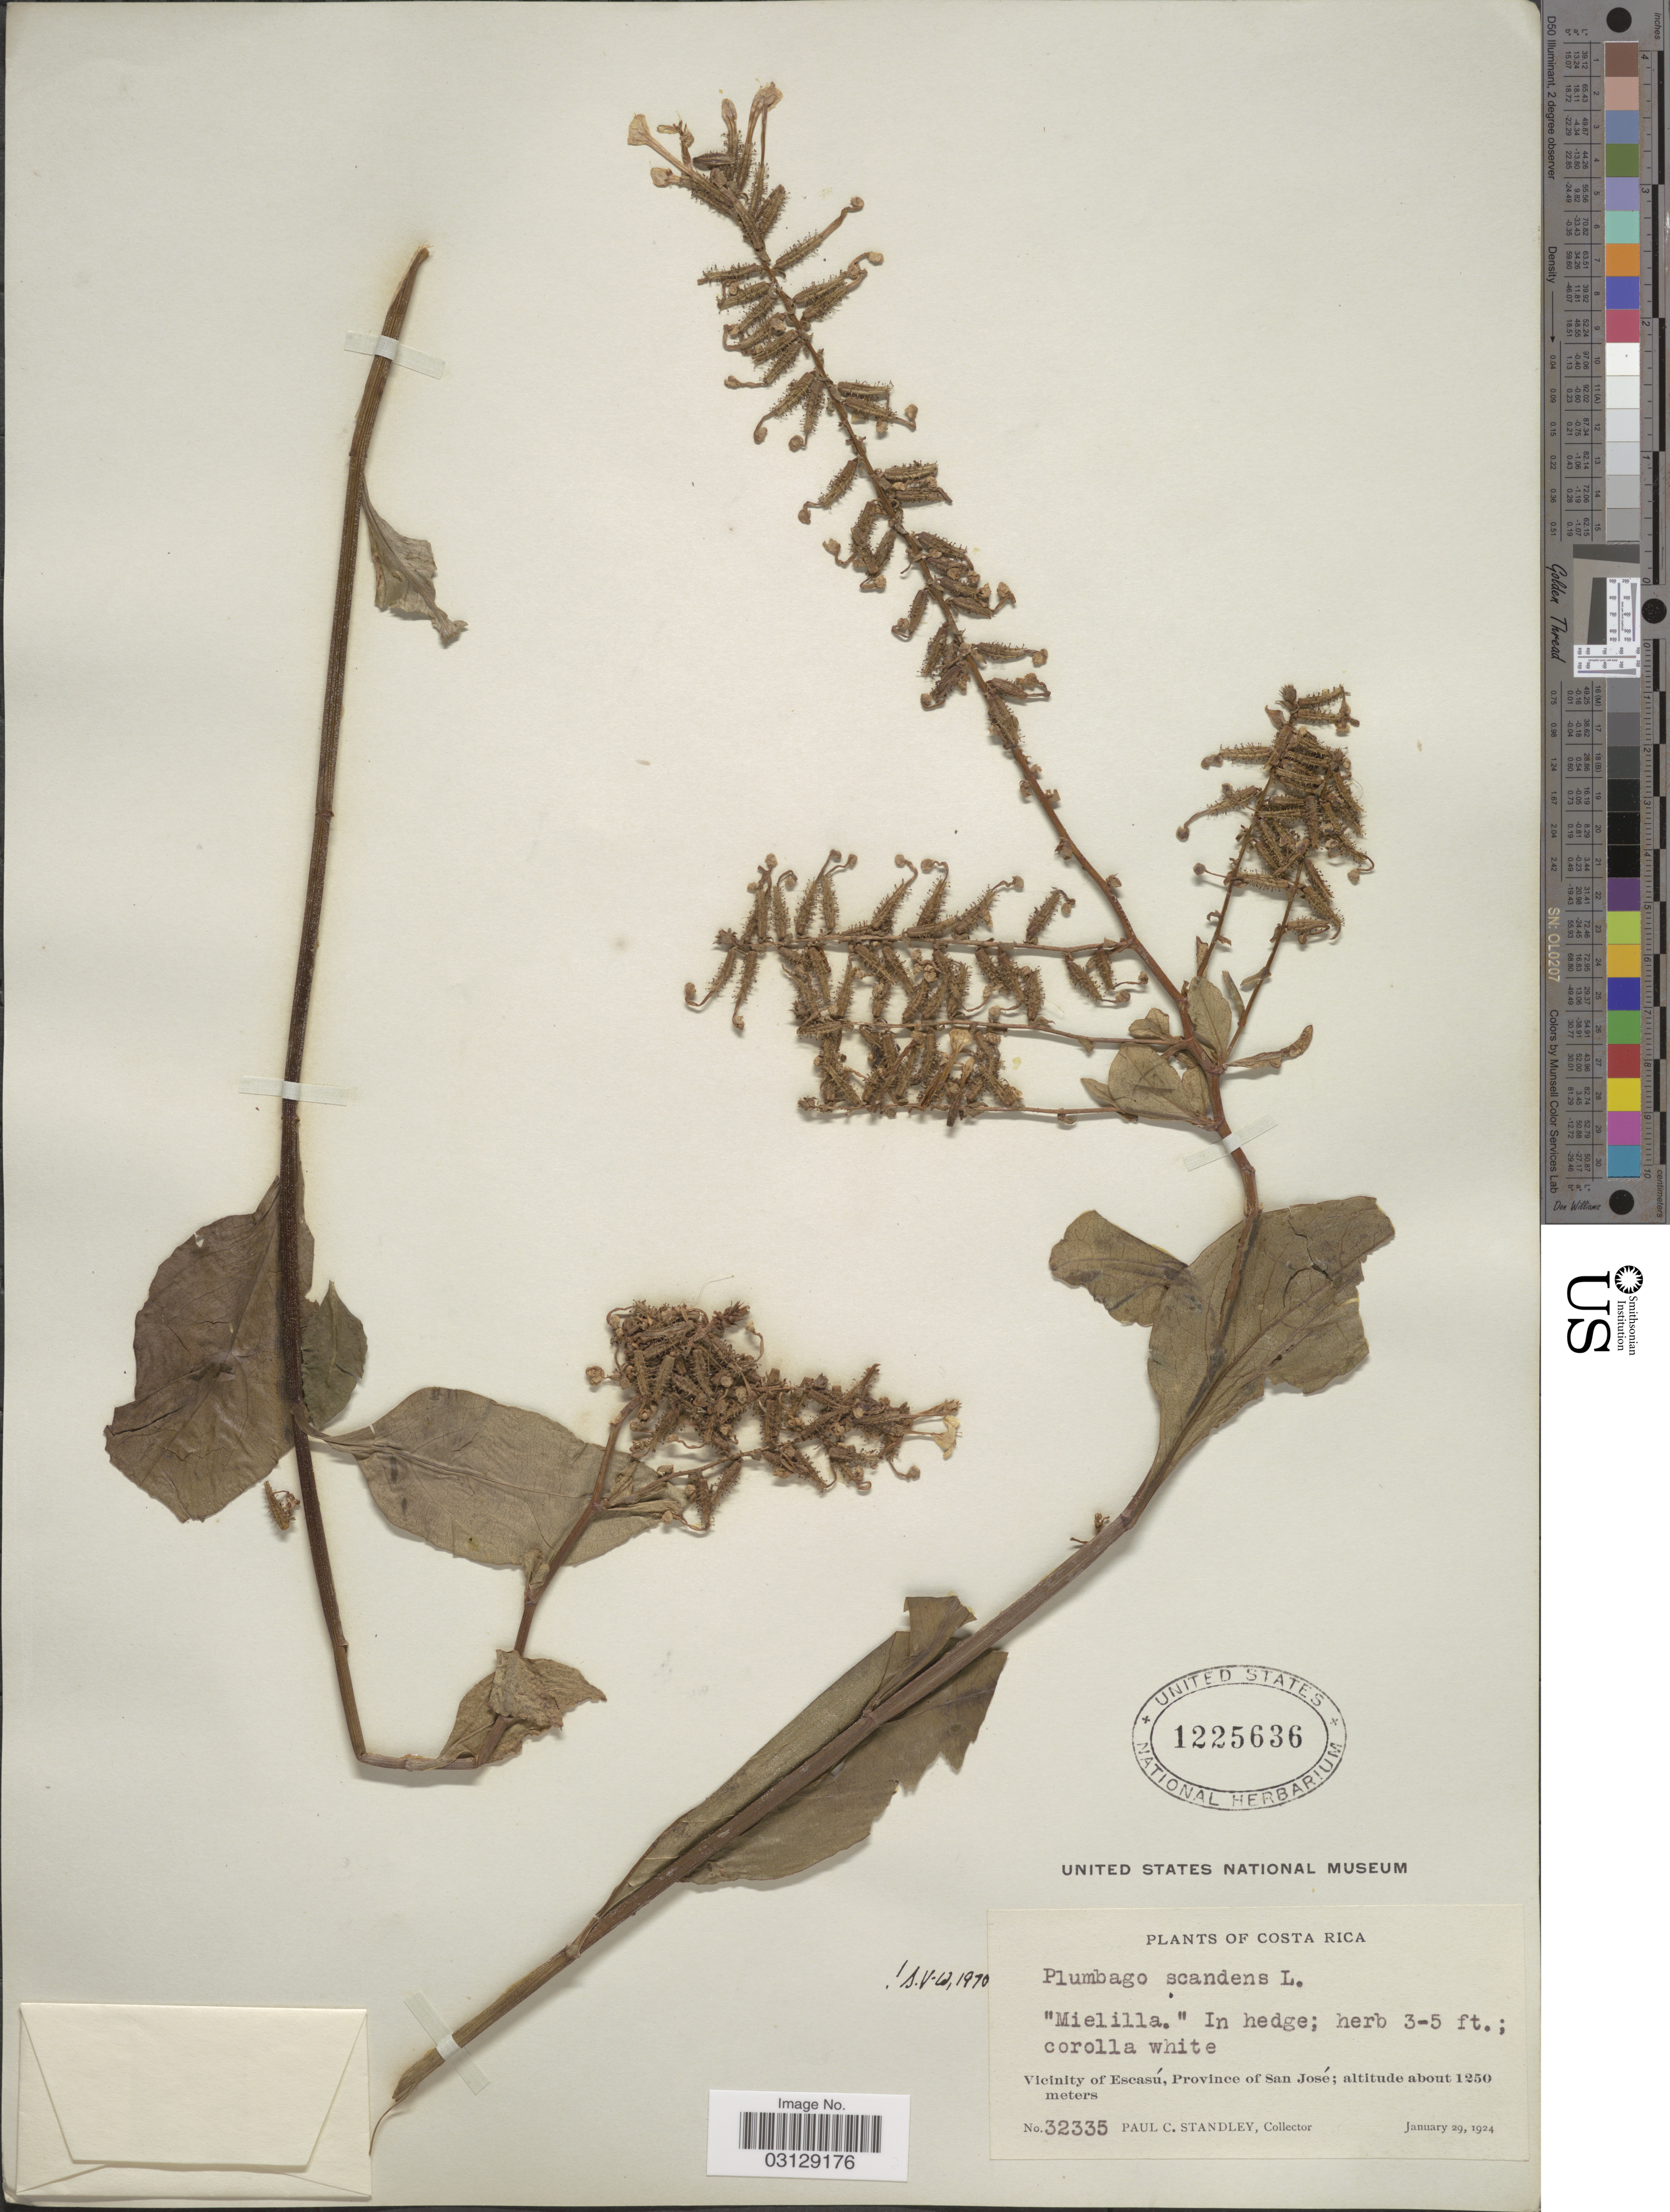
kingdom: Plantae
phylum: Tracheophyta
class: Magnoliopsida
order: Caryophyllales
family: Plumbaginaceae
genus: Plumbago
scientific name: Plumbago scandens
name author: L.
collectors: P. C. Standley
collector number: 32335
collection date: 1924-01-29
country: Costa Rica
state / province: San José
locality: Vicinity of Escasú.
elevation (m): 1250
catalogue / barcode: US 1225636